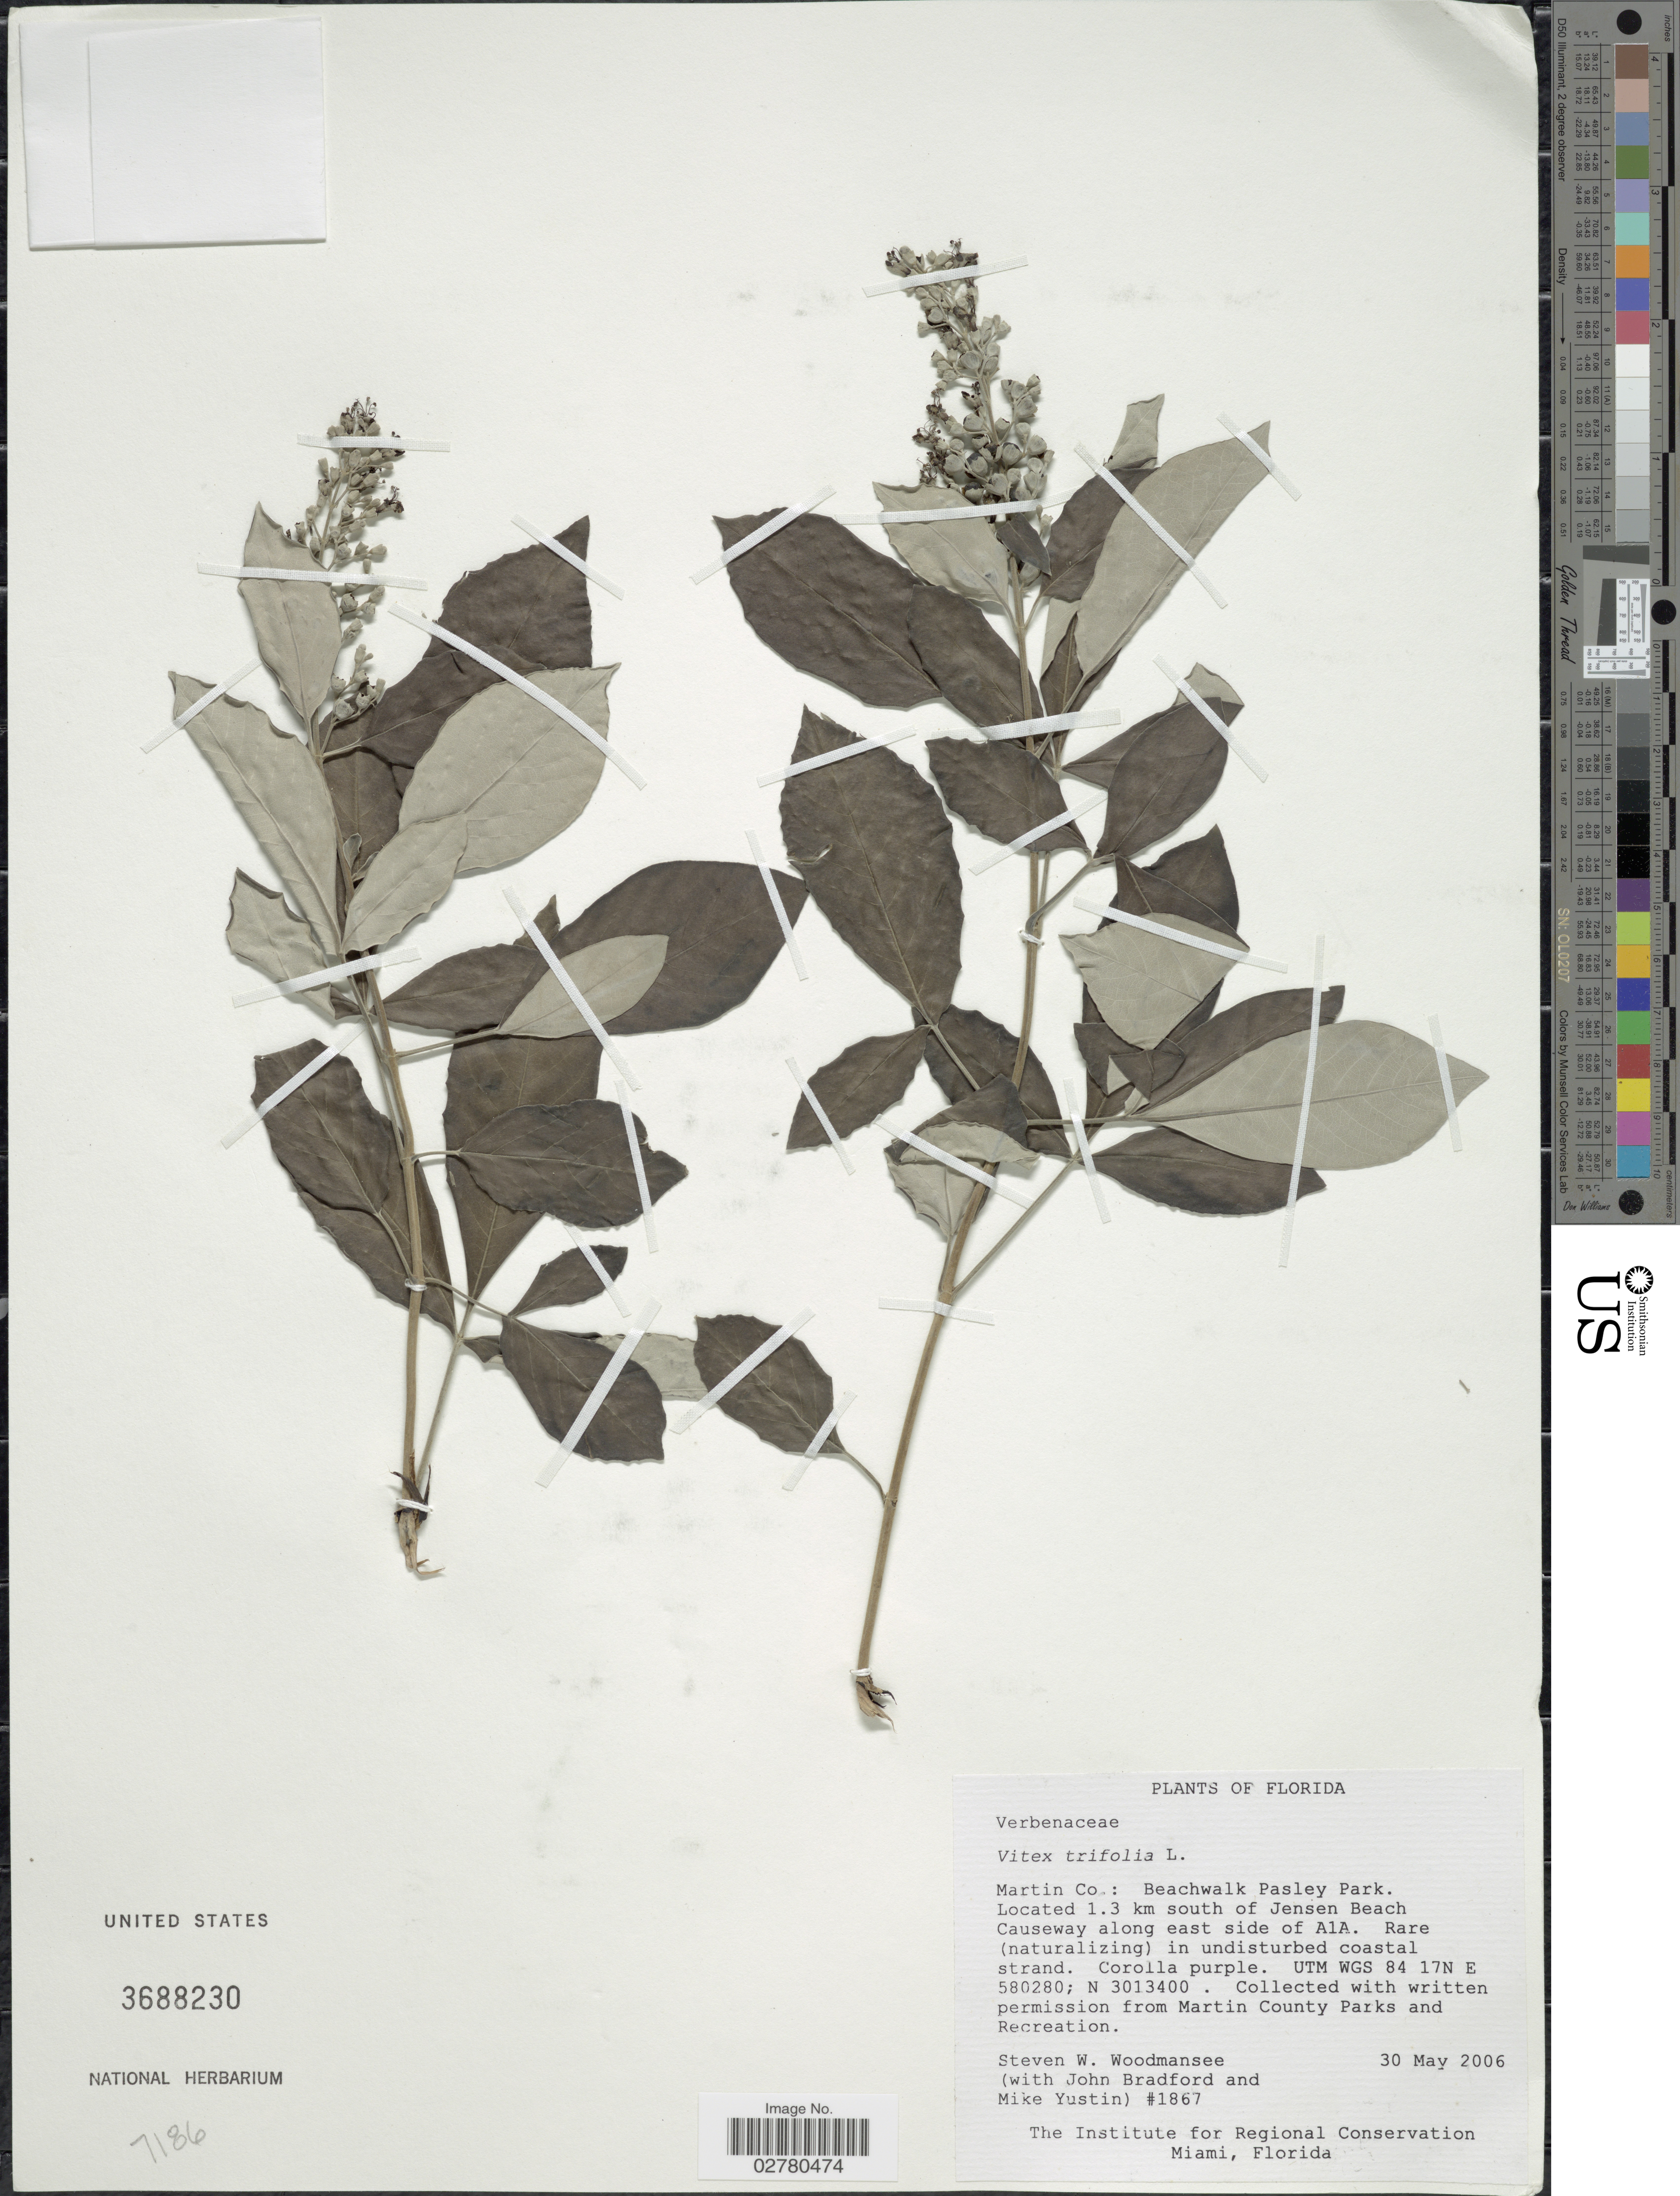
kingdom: Plantae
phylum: Tracheophyta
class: Magnoliopsida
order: Lamiales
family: Lamiaceae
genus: Vitex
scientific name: Vitex trifolia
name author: L.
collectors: S. Woodmansee, J. Bradford & M. Yustin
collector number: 1867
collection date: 2006-05-30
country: United States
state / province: Florida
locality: Martin Co., Beachwalk Pasley Park. Located 1.3 km south of Jensen Beach Causeway along east side of A1A, UTM WGS 84 17N.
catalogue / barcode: US 3688230